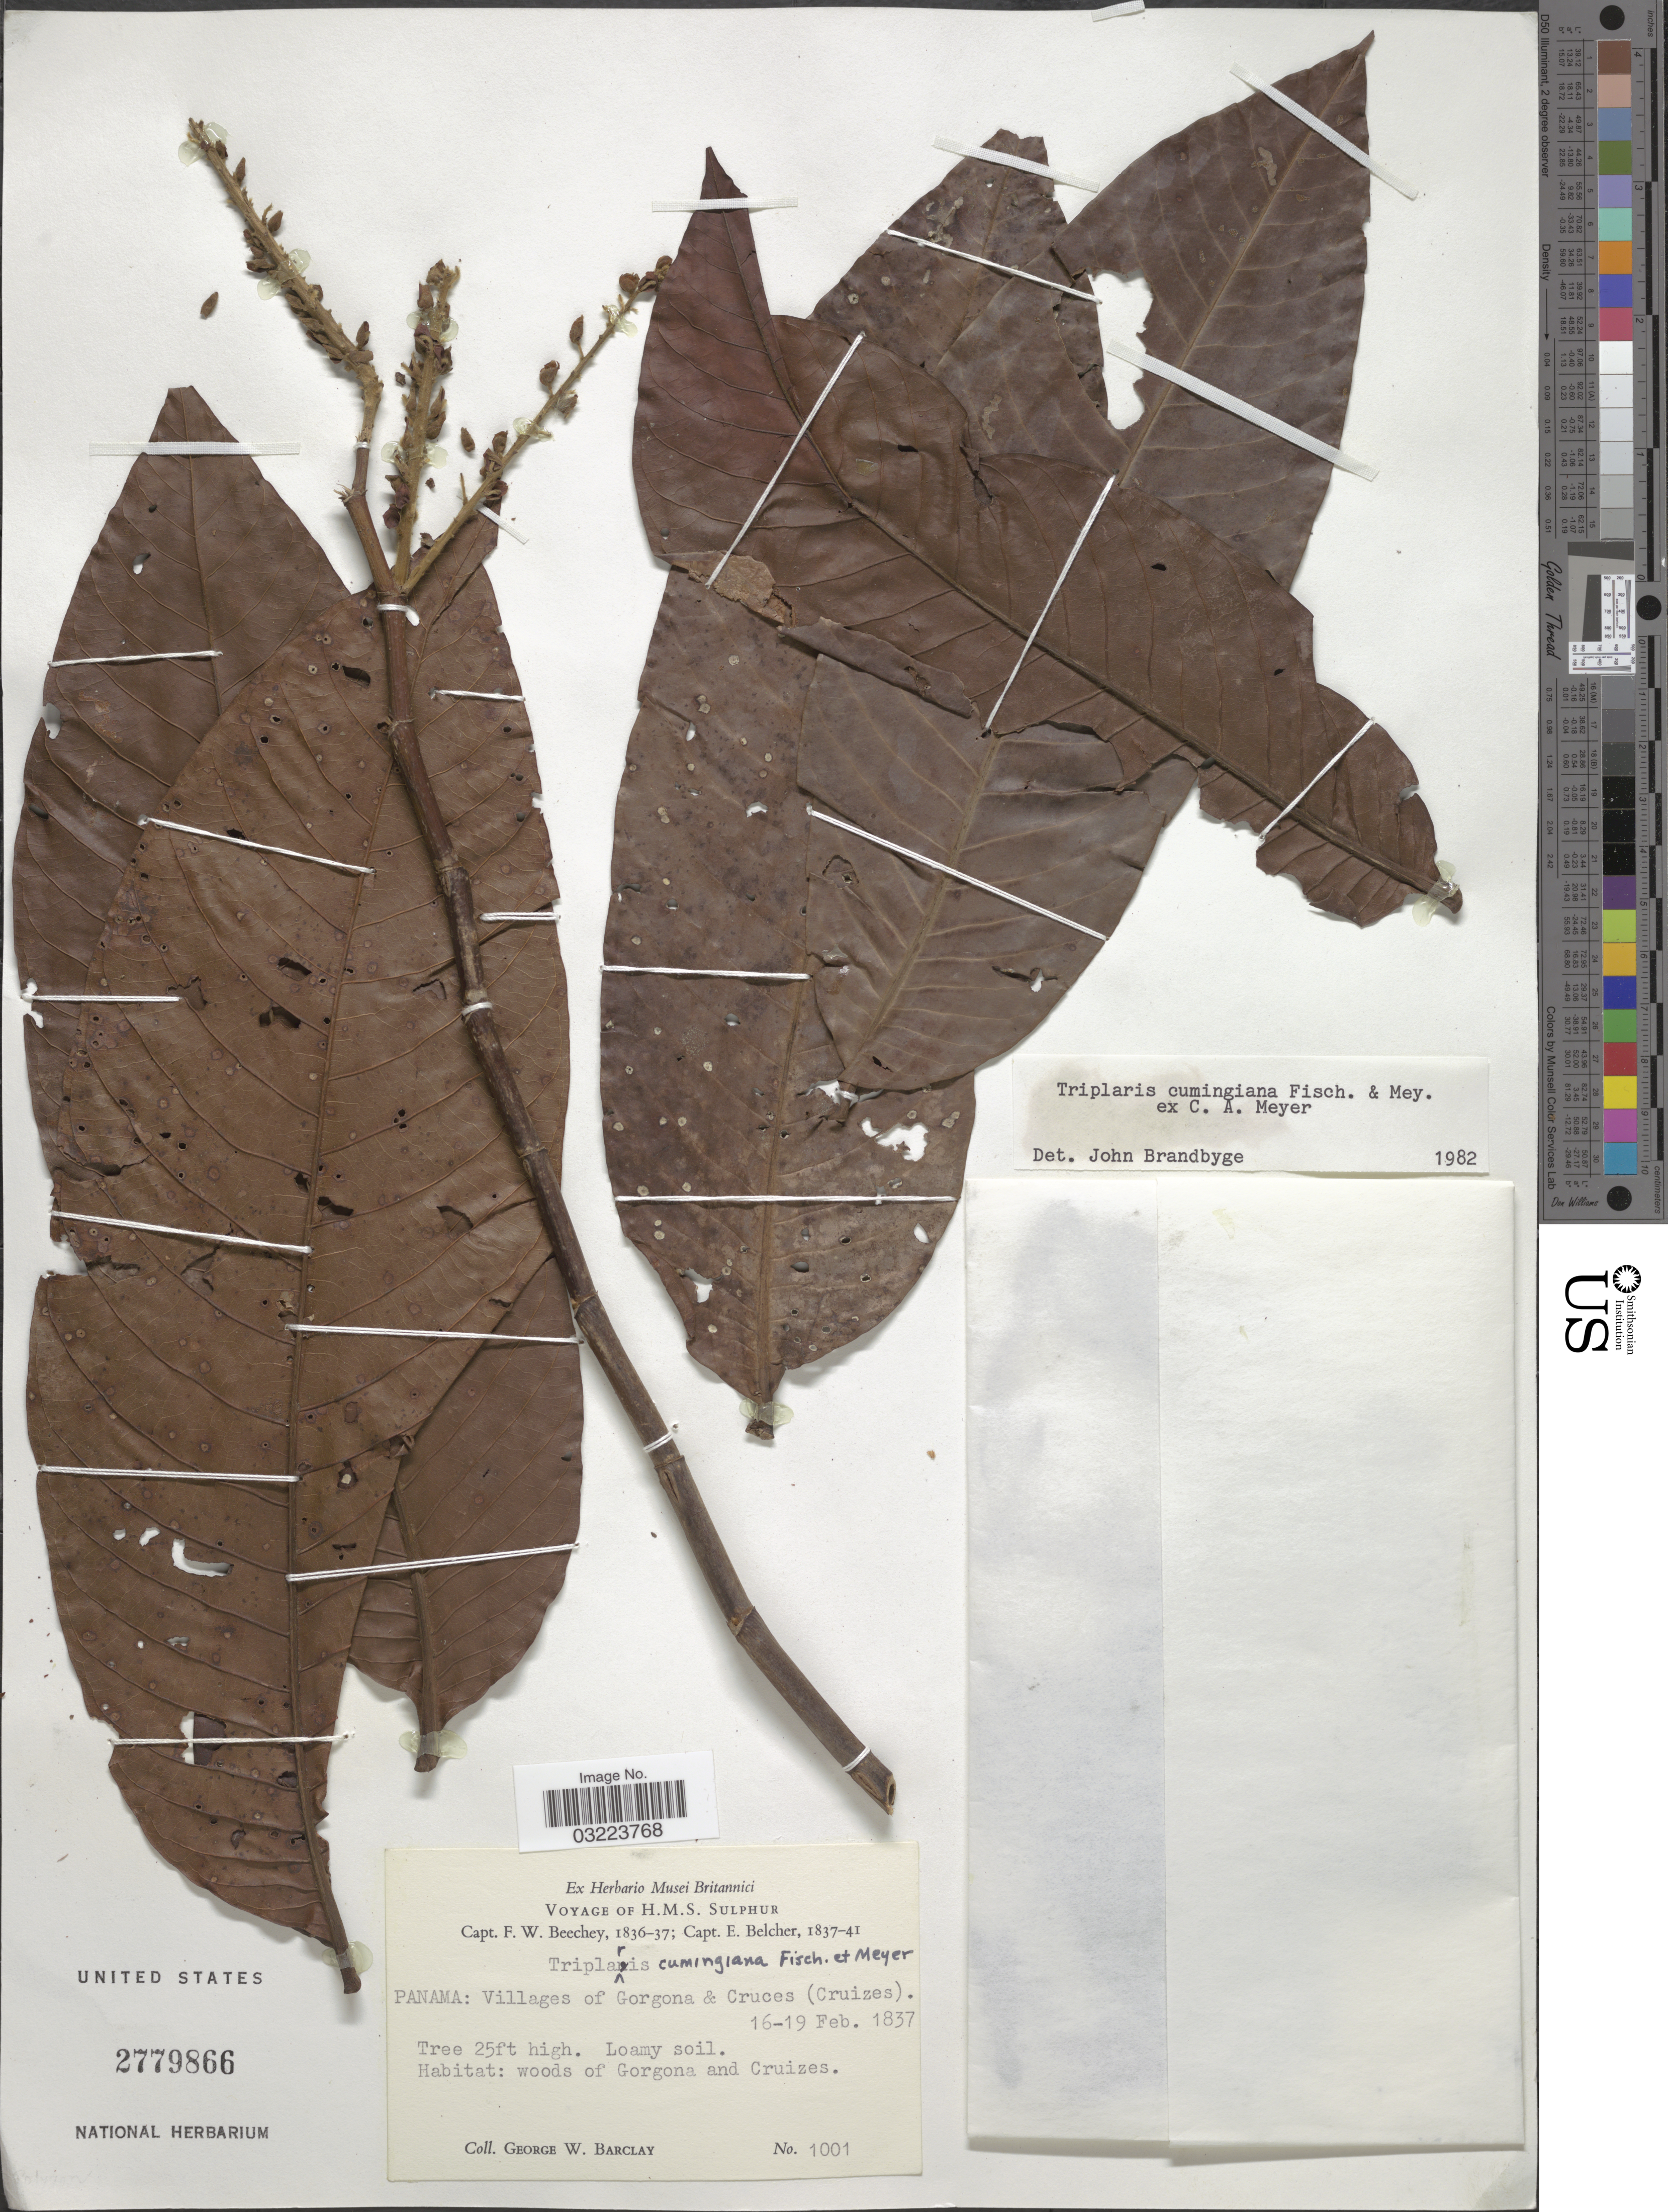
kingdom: Plantae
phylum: Tracheophyta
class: Magnoliopsida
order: Caryophyllales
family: Polygonaceae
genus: Triplaris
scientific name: Triplaris cumingiana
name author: Fisch. & C.A. Mey. ex C.A. Mey.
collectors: G. W. Barclay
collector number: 1001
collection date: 1837-02-16/1837-02-19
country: Panama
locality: Villages of Gorgona & Cruces (Cruizes).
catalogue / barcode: US 2779866